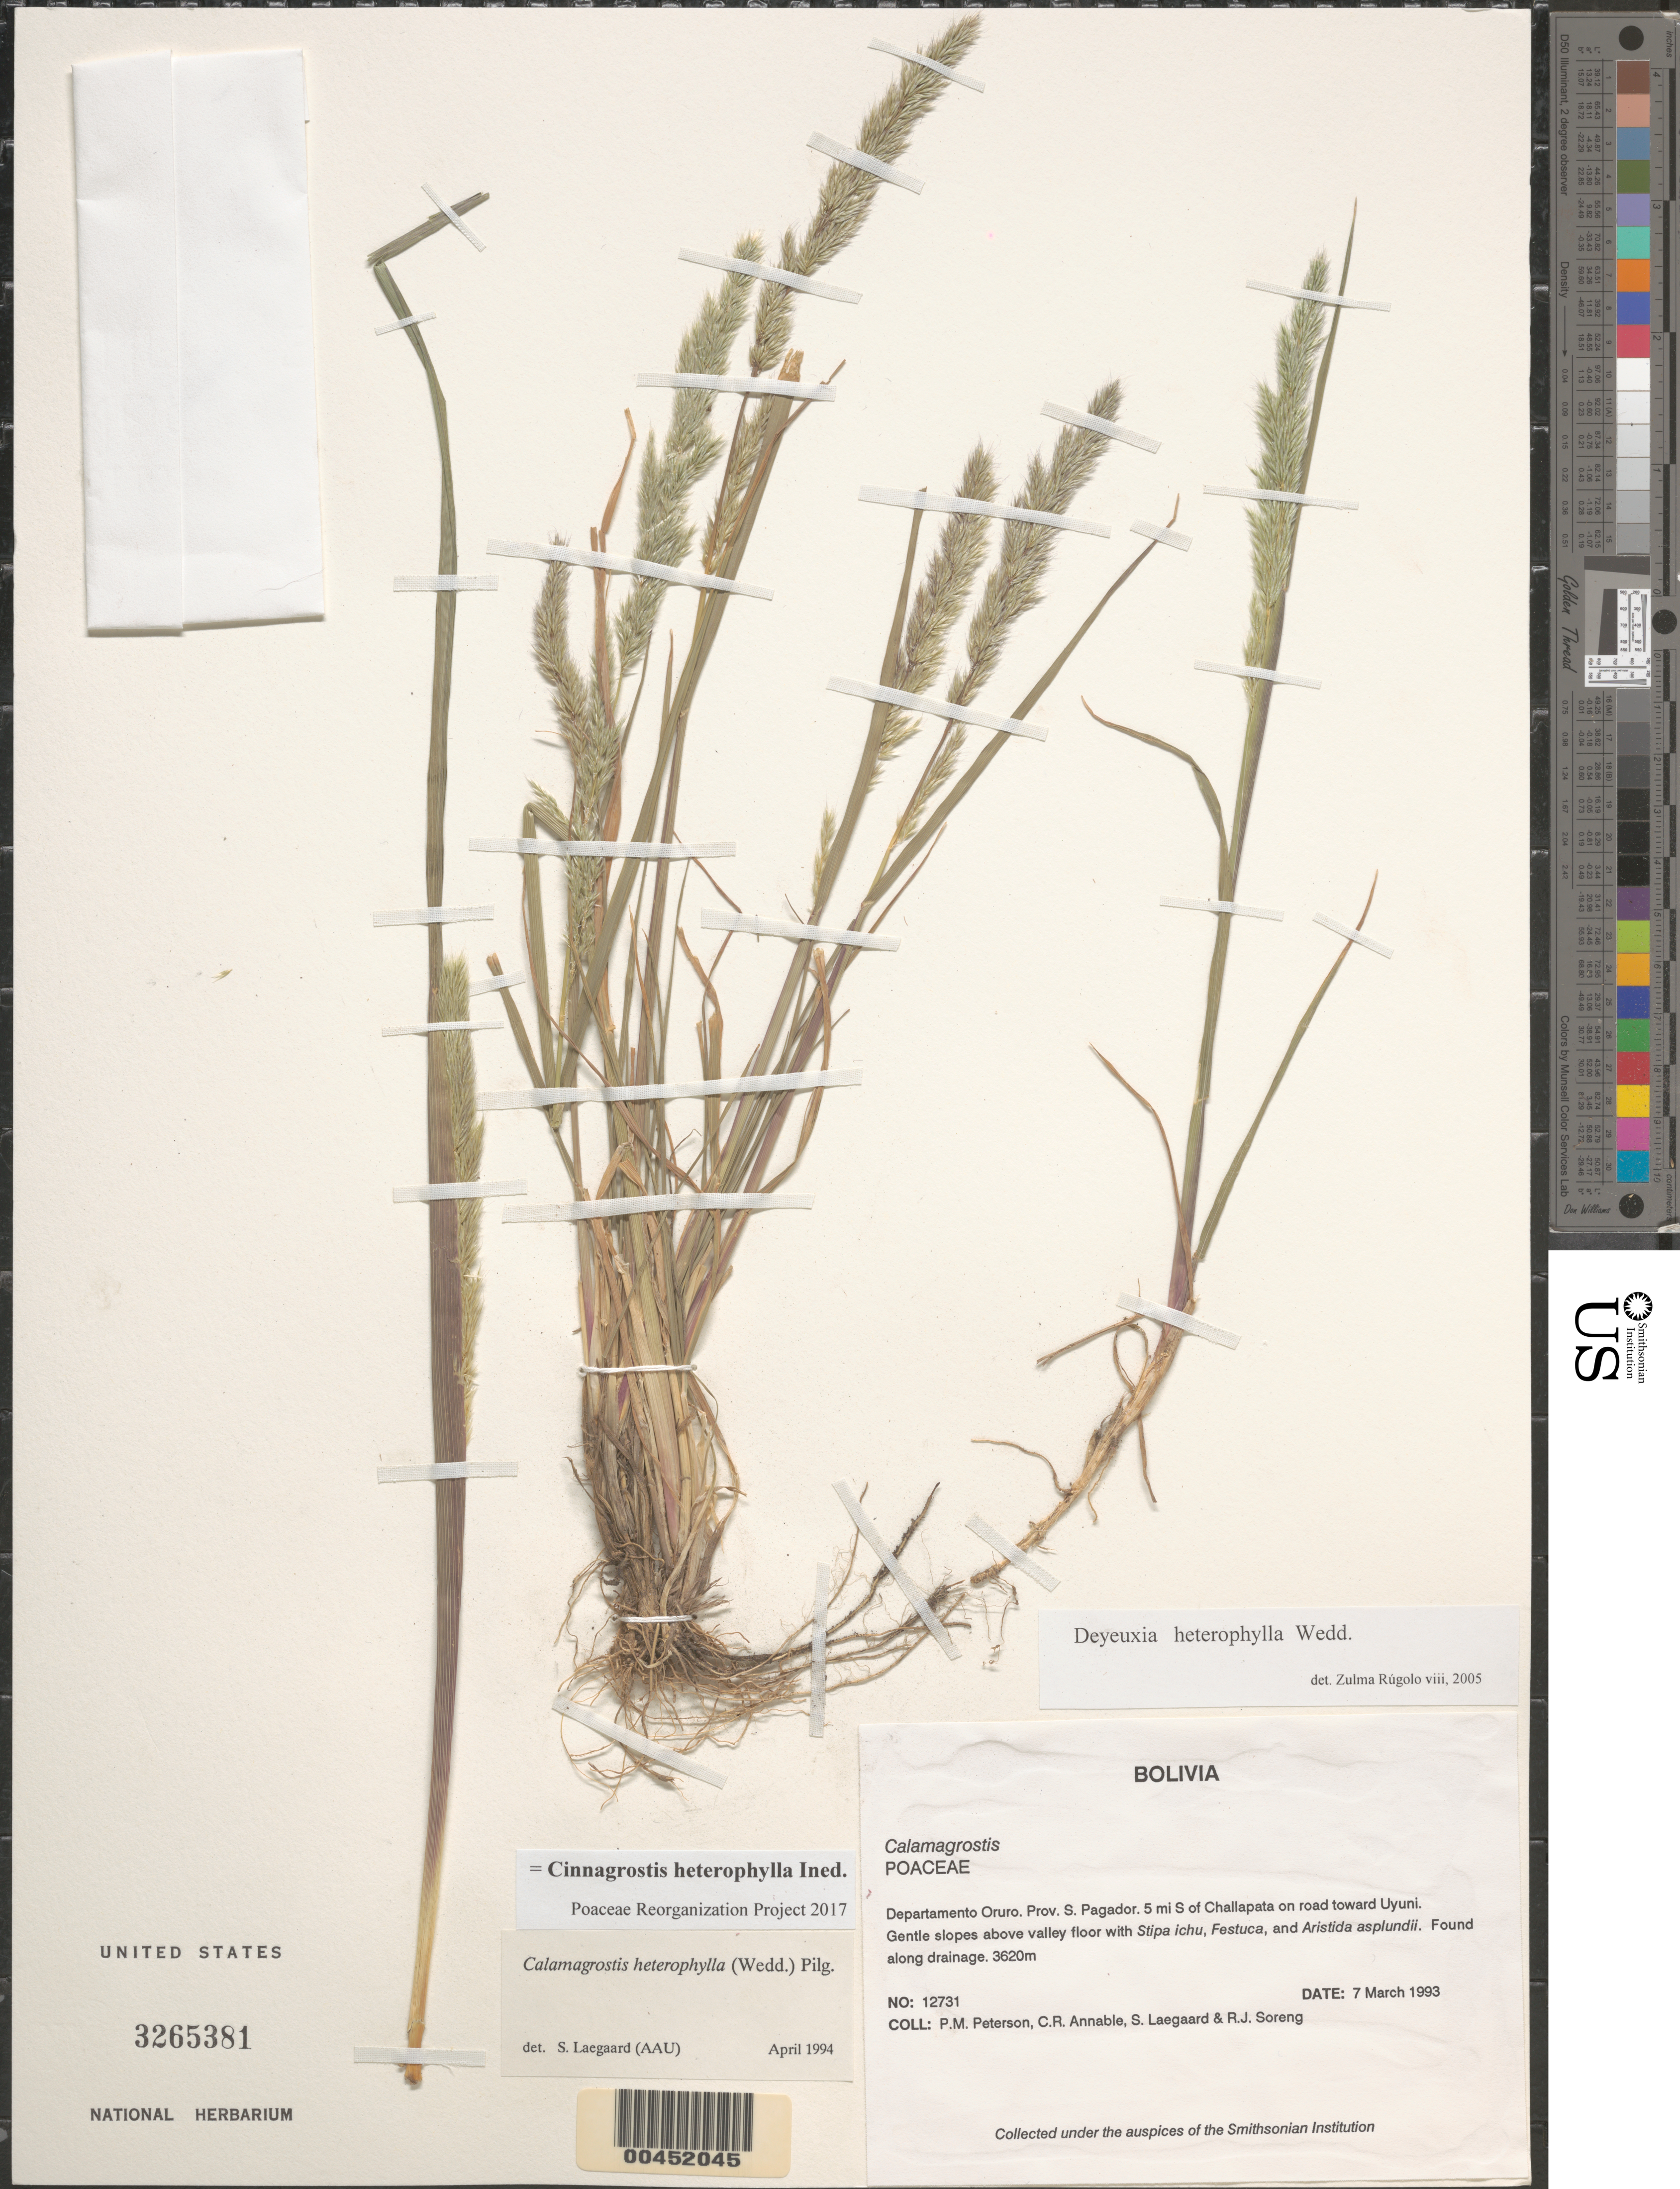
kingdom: Plantae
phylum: Tracheophyta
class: Liliopsida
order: Poales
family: Poaceae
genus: Cinnagrostis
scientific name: Cinnagrostis heterophylla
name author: (Wedd.) P.M. Peterson et al.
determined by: Poaceae Reorganization Project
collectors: P. M. Peterson, C. R. Annable, S. Lægaard & R. J. Soreng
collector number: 12731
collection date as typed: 07 Mar 1993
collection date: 1993-03-07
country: Bolivia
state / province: Oruro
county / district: Sebastián Pagador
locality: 5 mi S of Challapata on road toward Uyuni.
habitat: Gentle slopes above valley floor with Stipa ichu, Festuca, and Aristida asplundii. Found along drainage.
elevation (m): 3620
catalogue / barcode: US 3265381